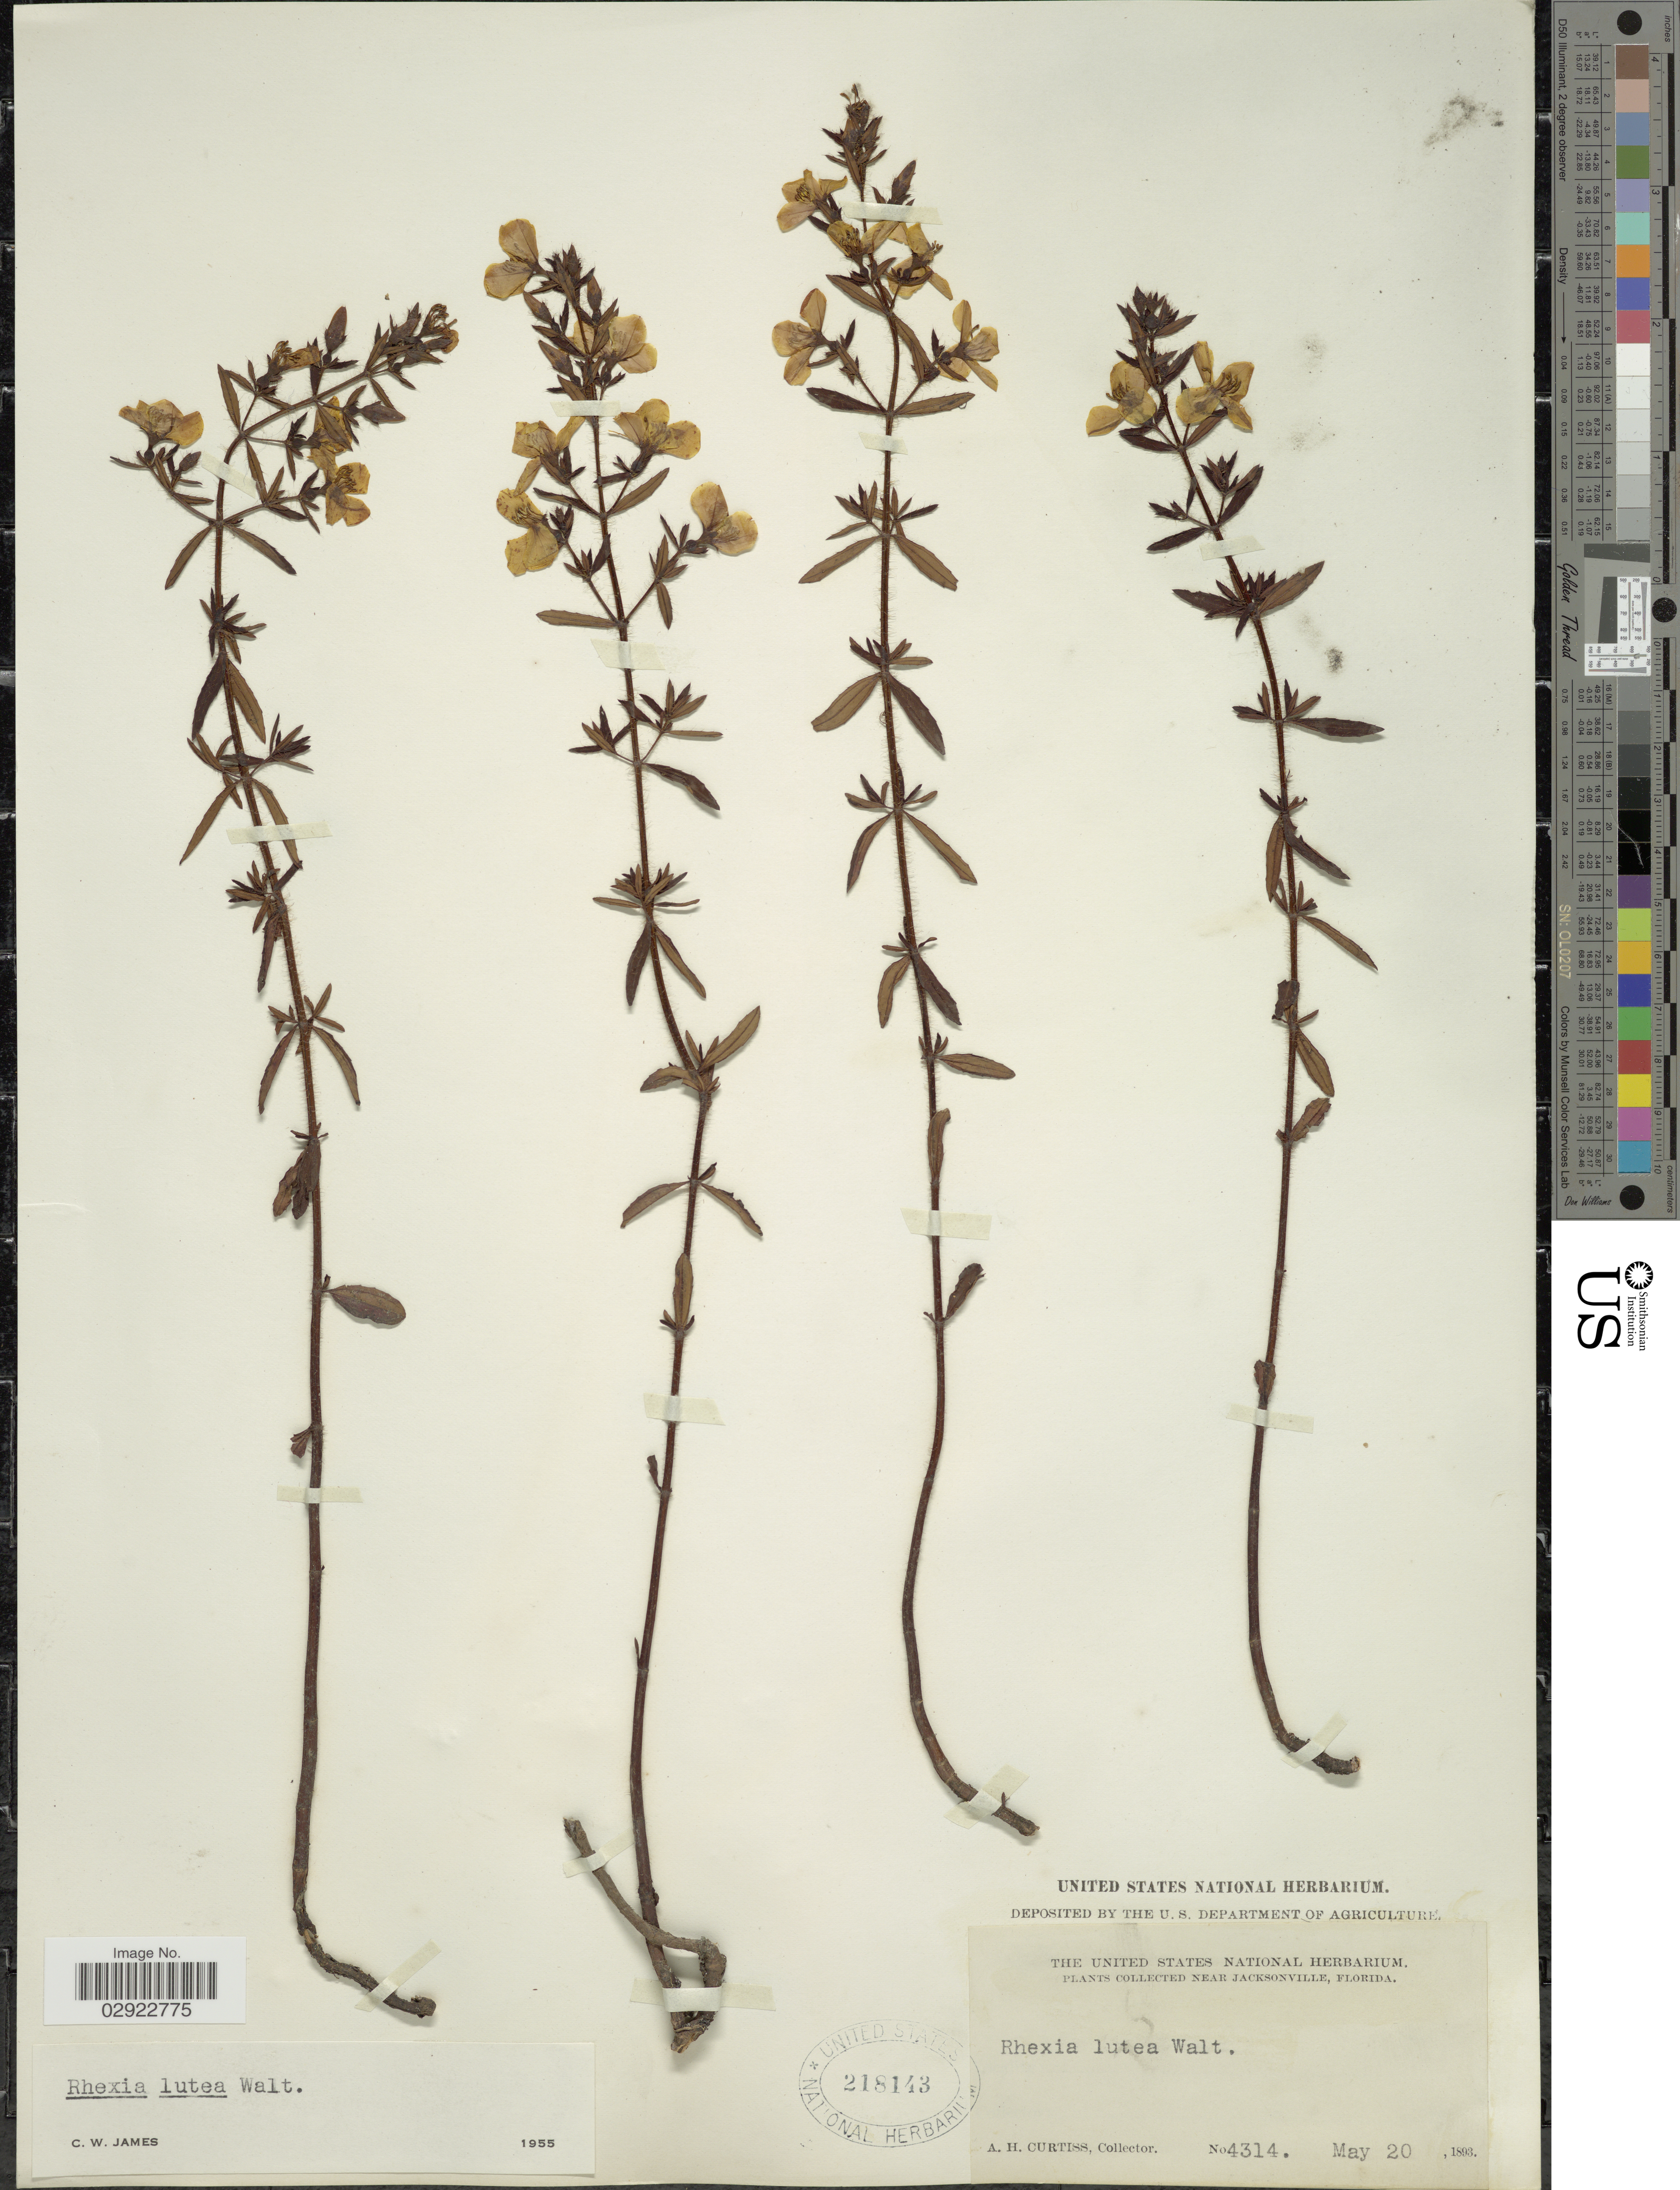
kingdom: Plantae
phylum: Tracheophyta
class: Magnoliopsida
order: Myrtales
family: Melastomataceae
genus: Rhexia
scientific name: Rhexia lutea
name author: Walter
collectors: A. H. Curtiss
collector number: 4314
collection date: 1893-05-20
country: United States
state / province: Florida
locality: Near Jacksonville.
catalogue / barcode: US 218143